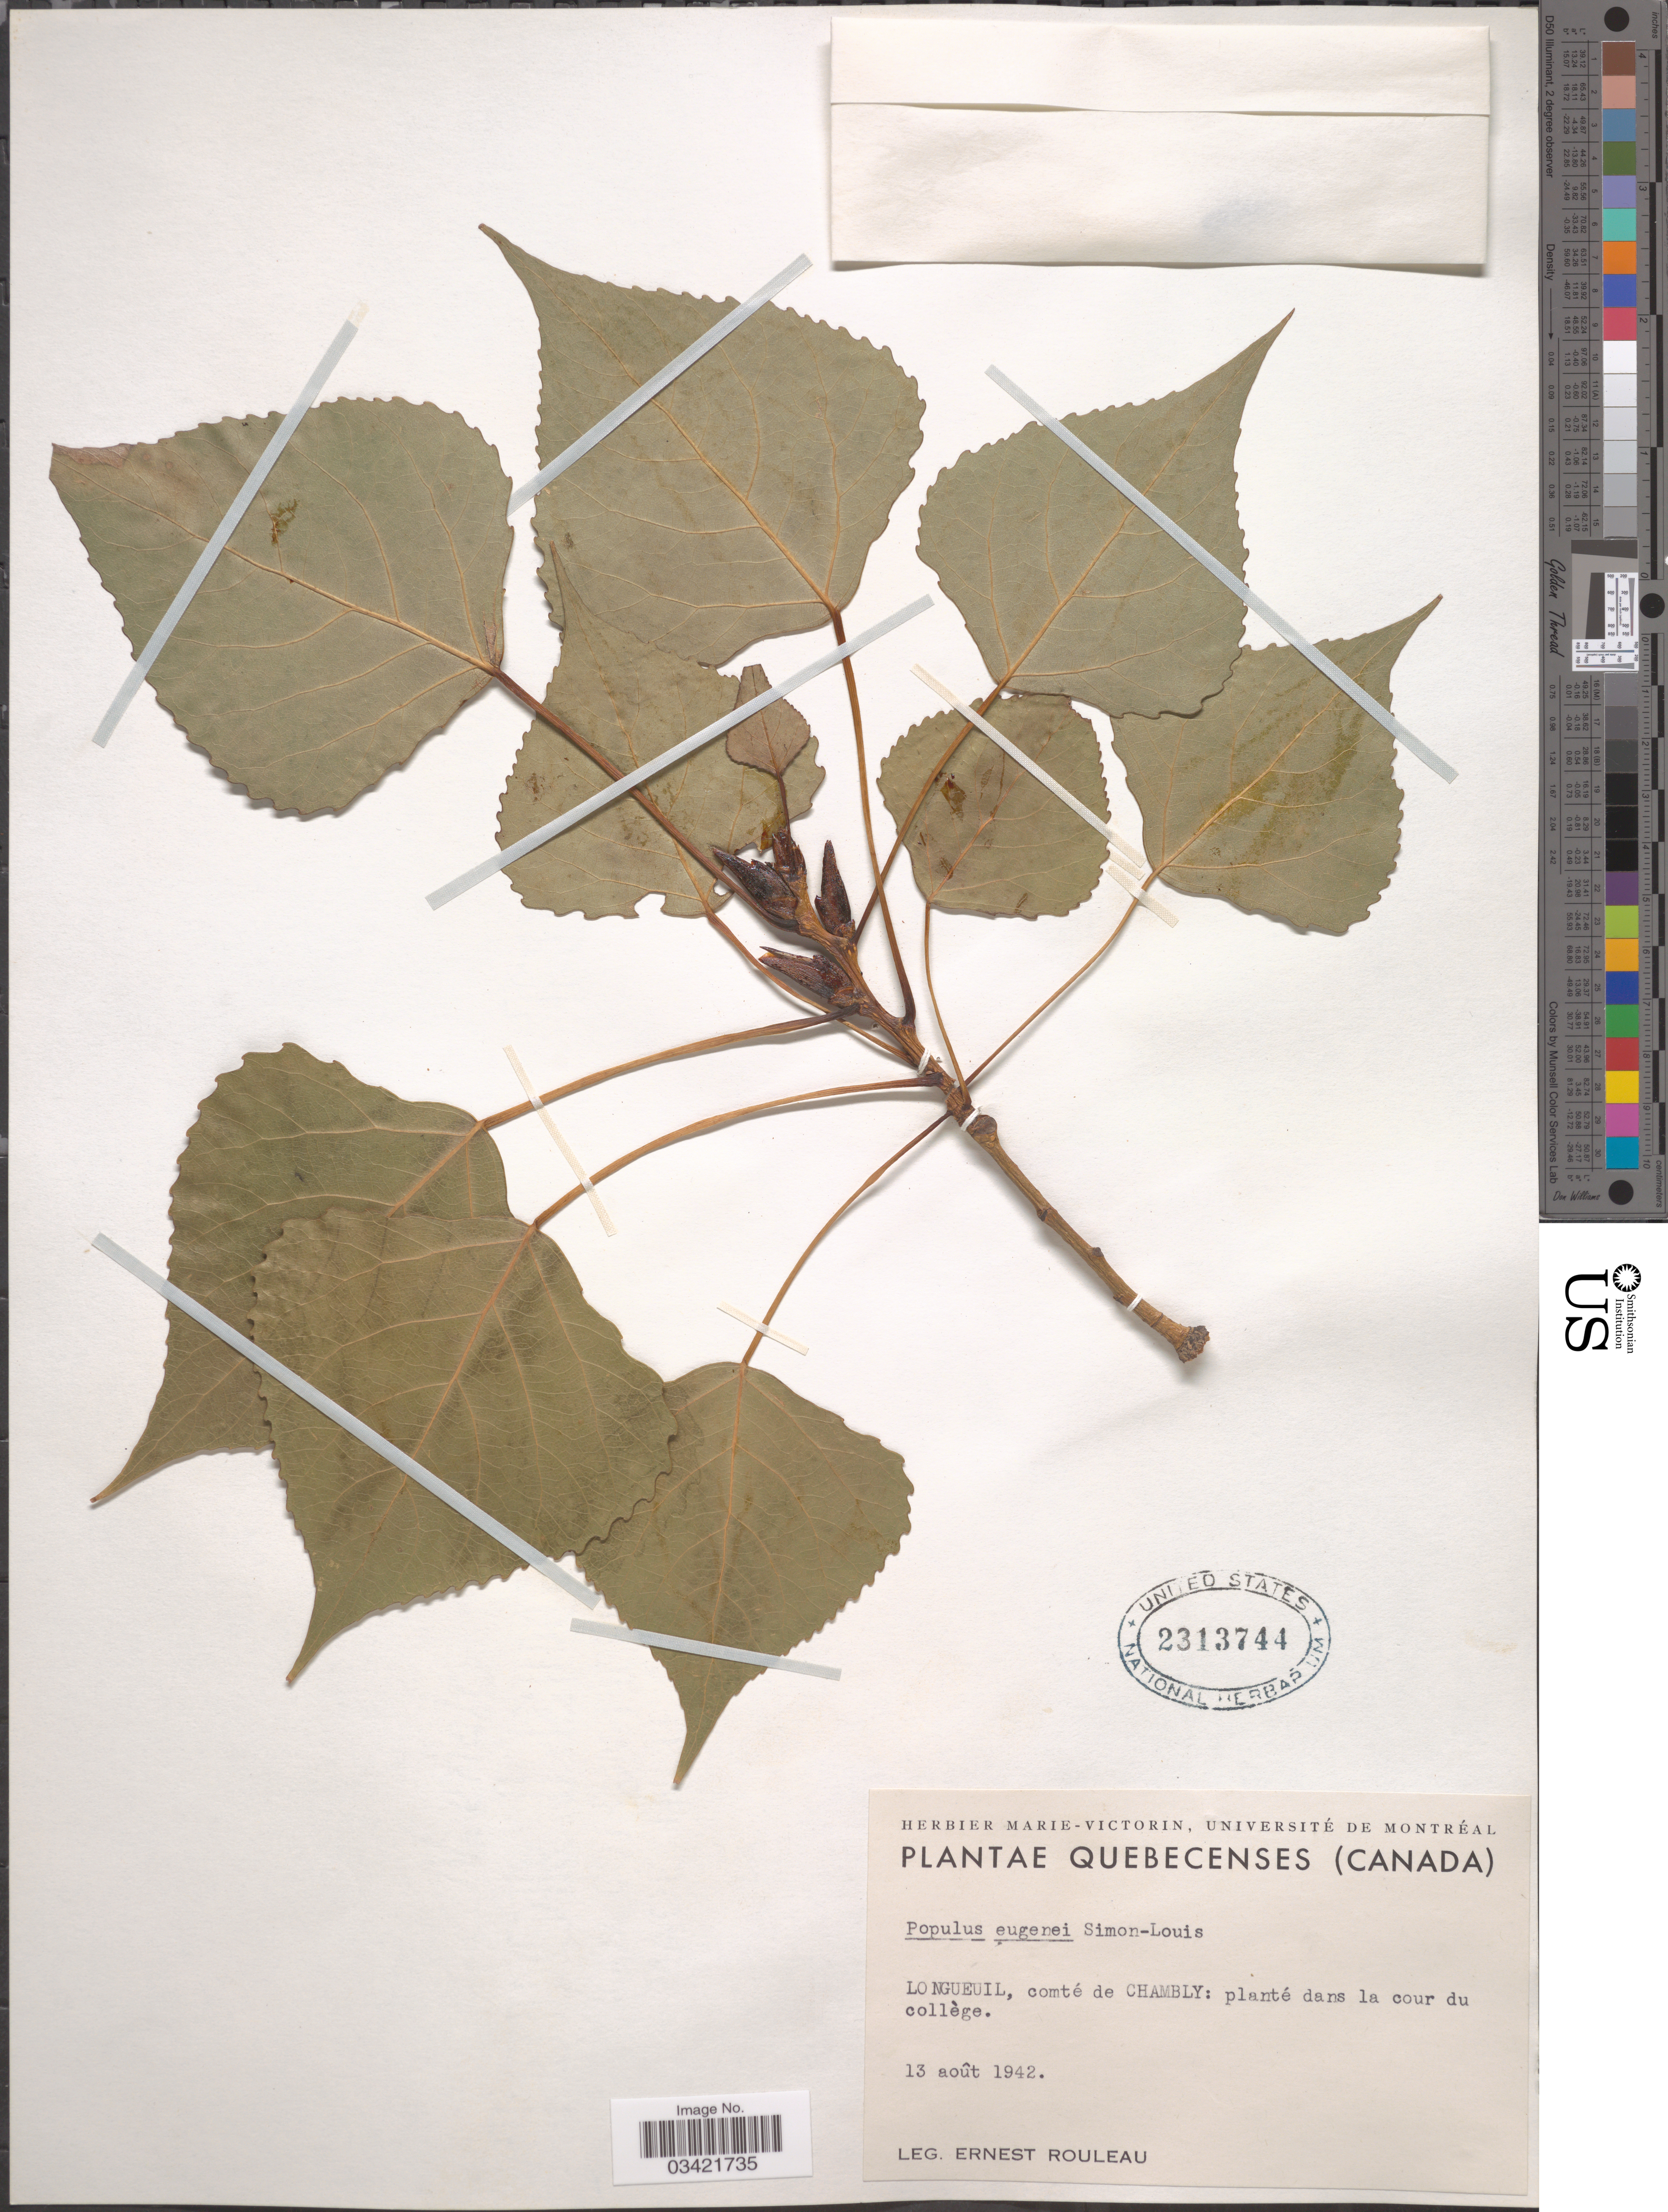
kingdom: Plantae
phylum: Tracheophyta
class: Magnoliopsida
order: Malpighiales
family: Salicaceae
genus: Populus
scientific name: Populus canadensis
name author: Moench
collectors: E. Rouleau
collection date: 1942-08-13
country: Canada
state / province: Quebec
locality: Longueuil, comté de Chambly: planté dans la cour du collège.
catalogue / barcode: US 2313744